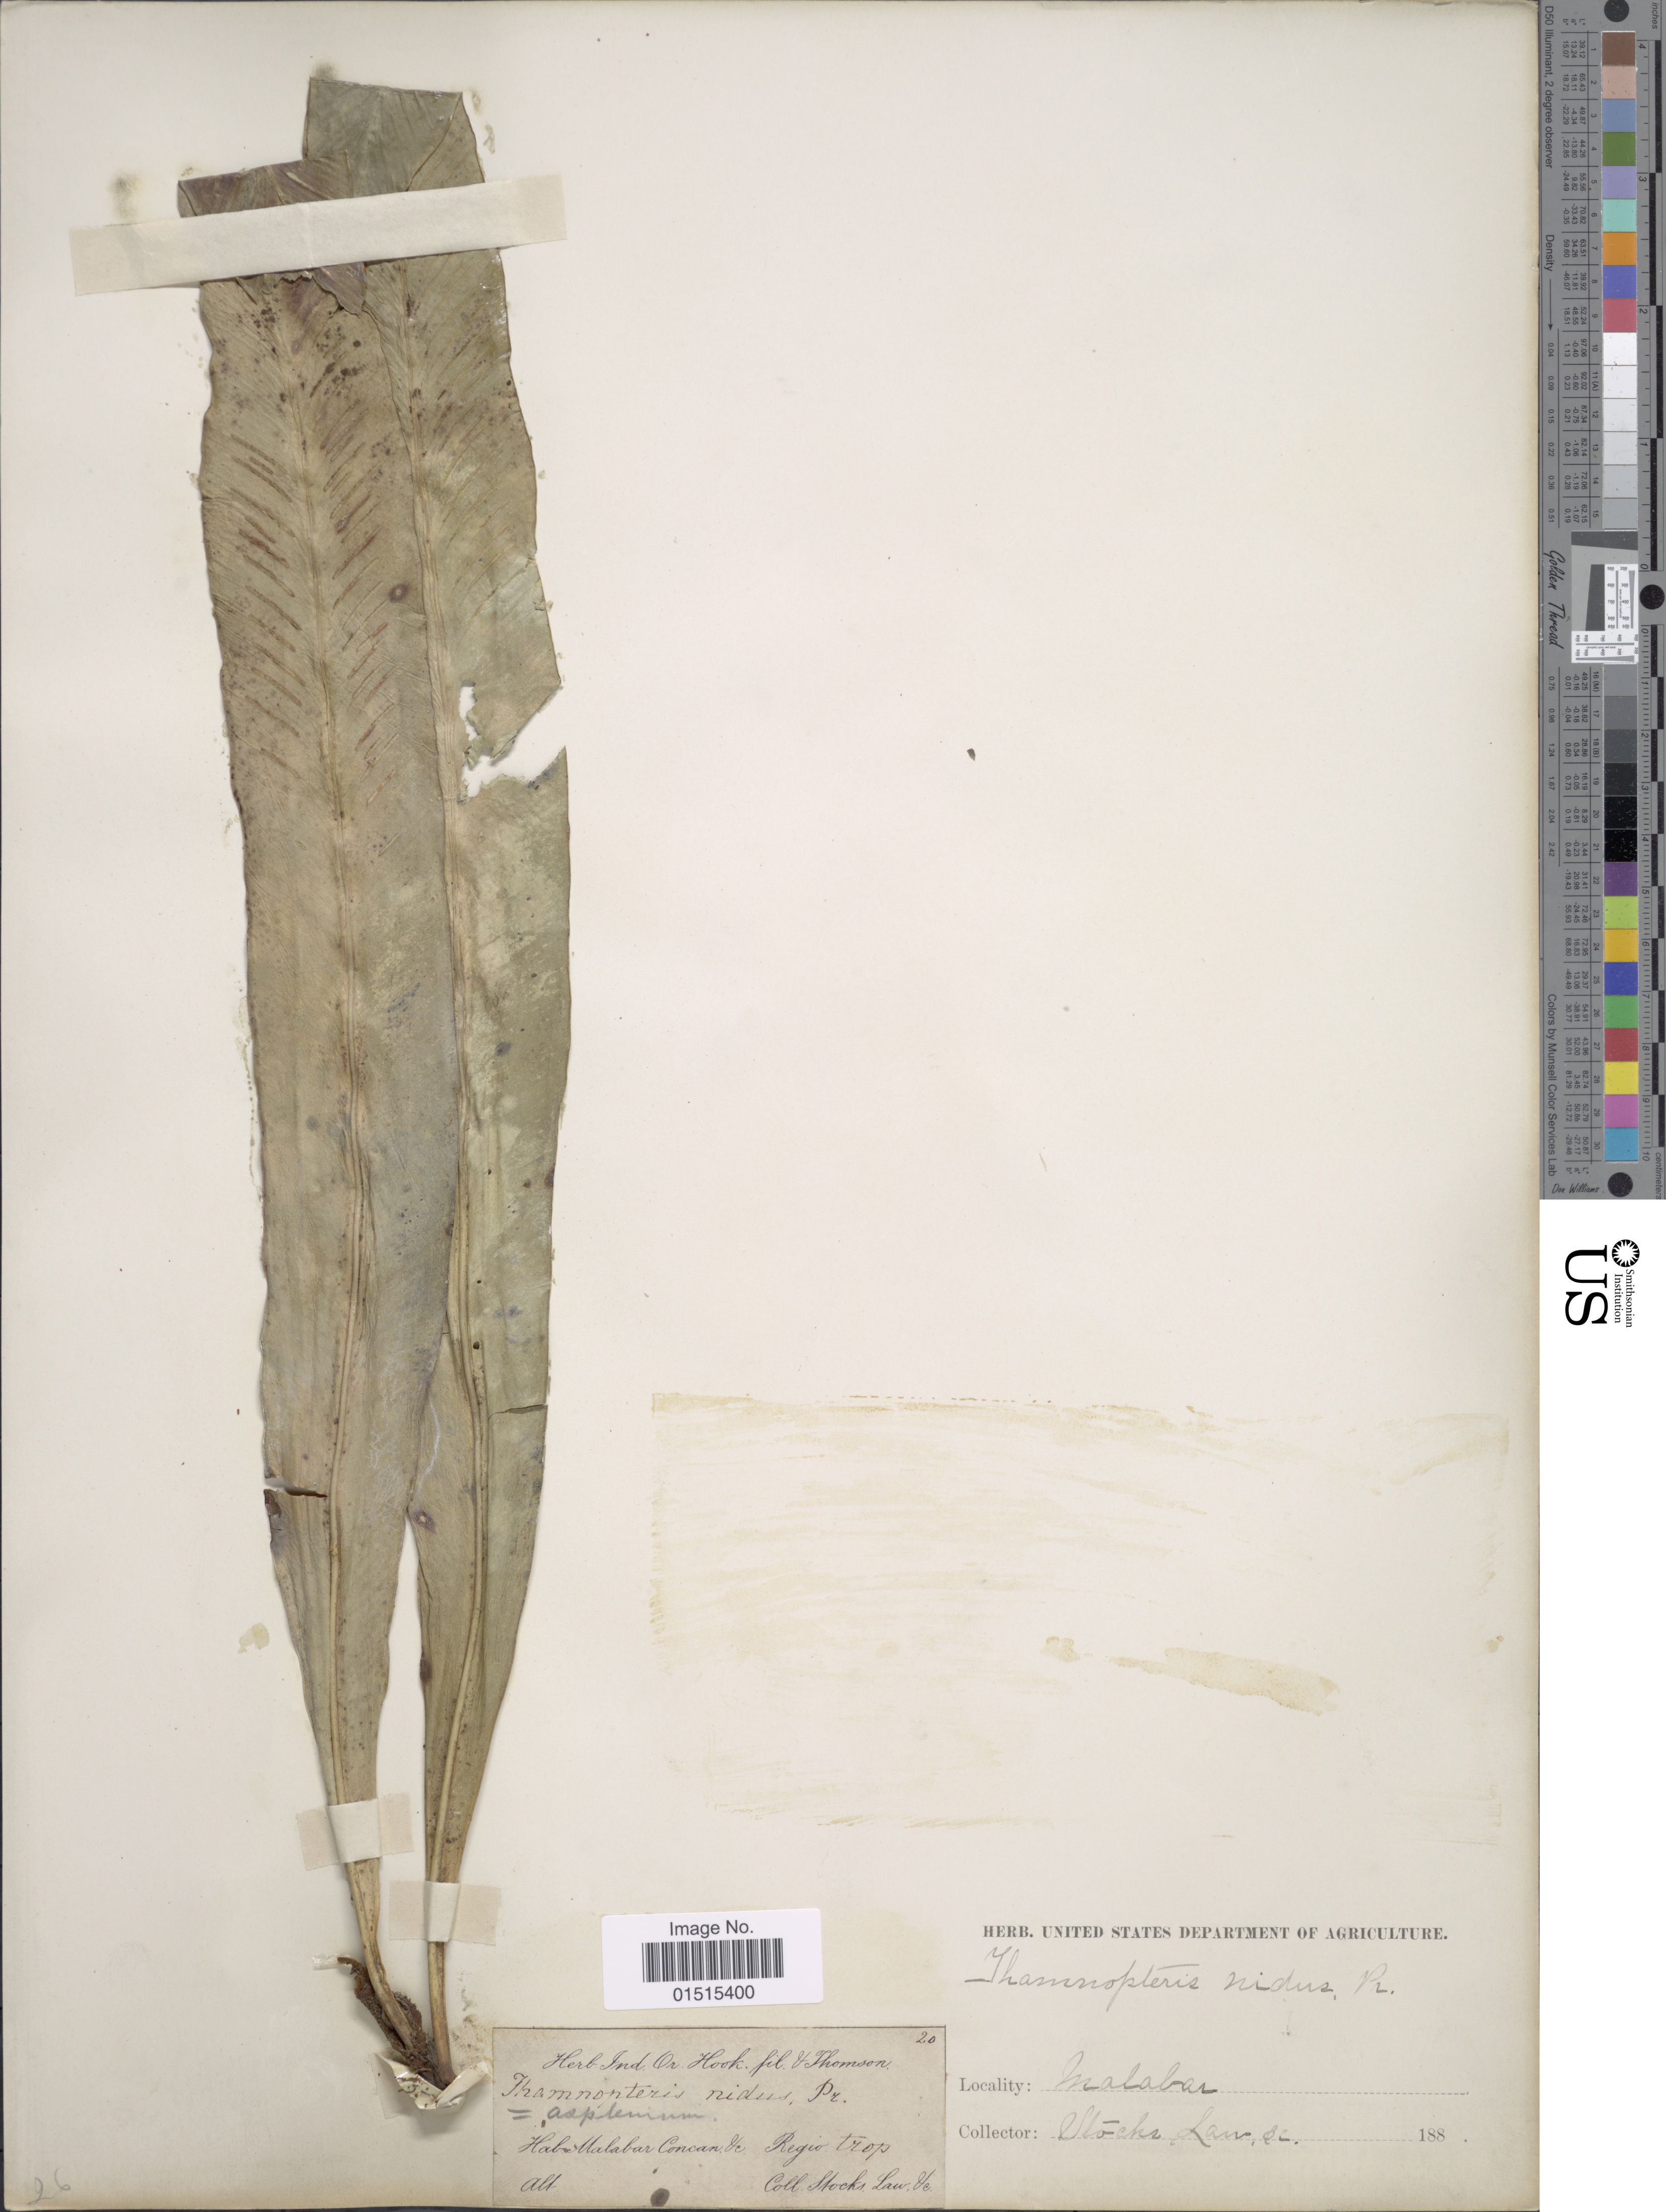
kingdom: Plantae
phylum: Tracheophyta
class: Polypodiopsida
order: Polypodiales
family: Aspleniaceae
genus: Asplenium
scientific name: Asplenium phyllitidis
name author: D. Don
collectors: Stocks, -- & -. Law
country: India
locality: Malabar Concan &c. Regio Trop